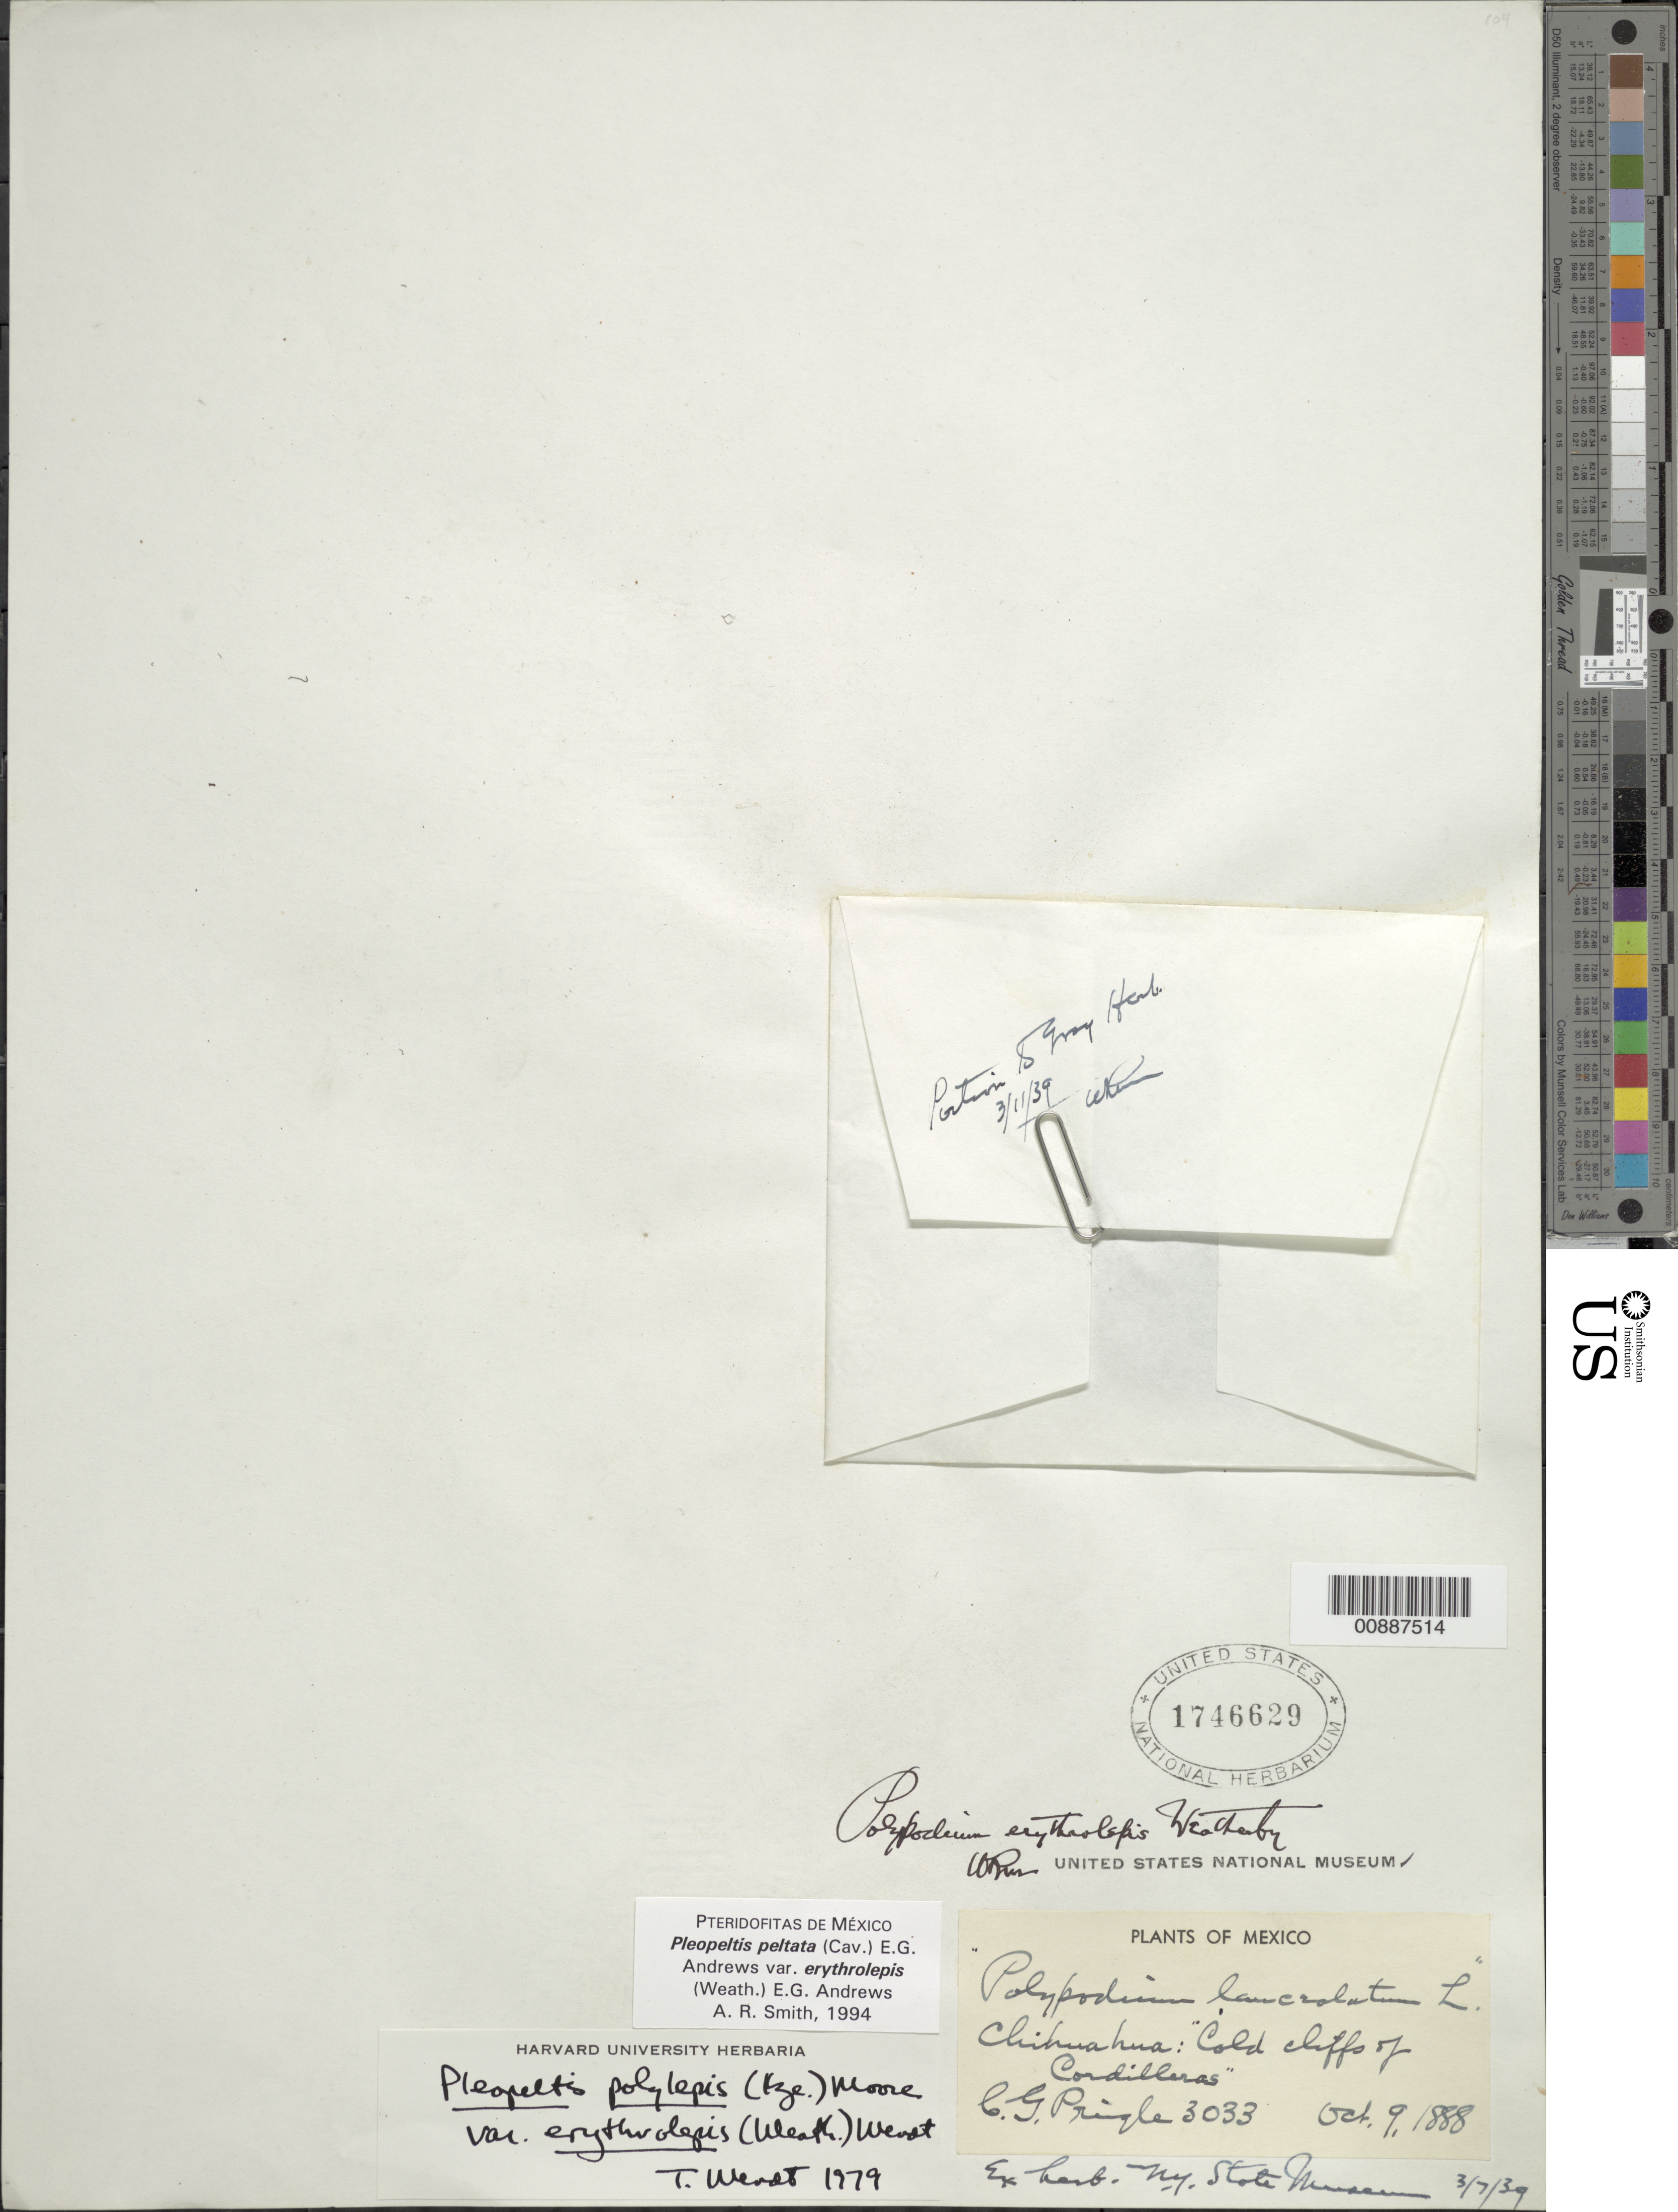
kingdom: Plantae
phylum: Tracheophyta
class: Polypodiopsida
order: Polypodiales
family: Polypodiaceae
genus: Pleopeltis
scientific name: Pleopeltis peltata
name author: Scort.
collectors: C. G. Pringle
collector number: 3033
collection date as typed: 09 Oct 1888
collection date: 1888-10-09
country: Mexico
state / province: Chihuahua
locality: Chihuahua.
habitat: Cold cliffs of Cordilleras.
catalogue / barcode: US 1746629